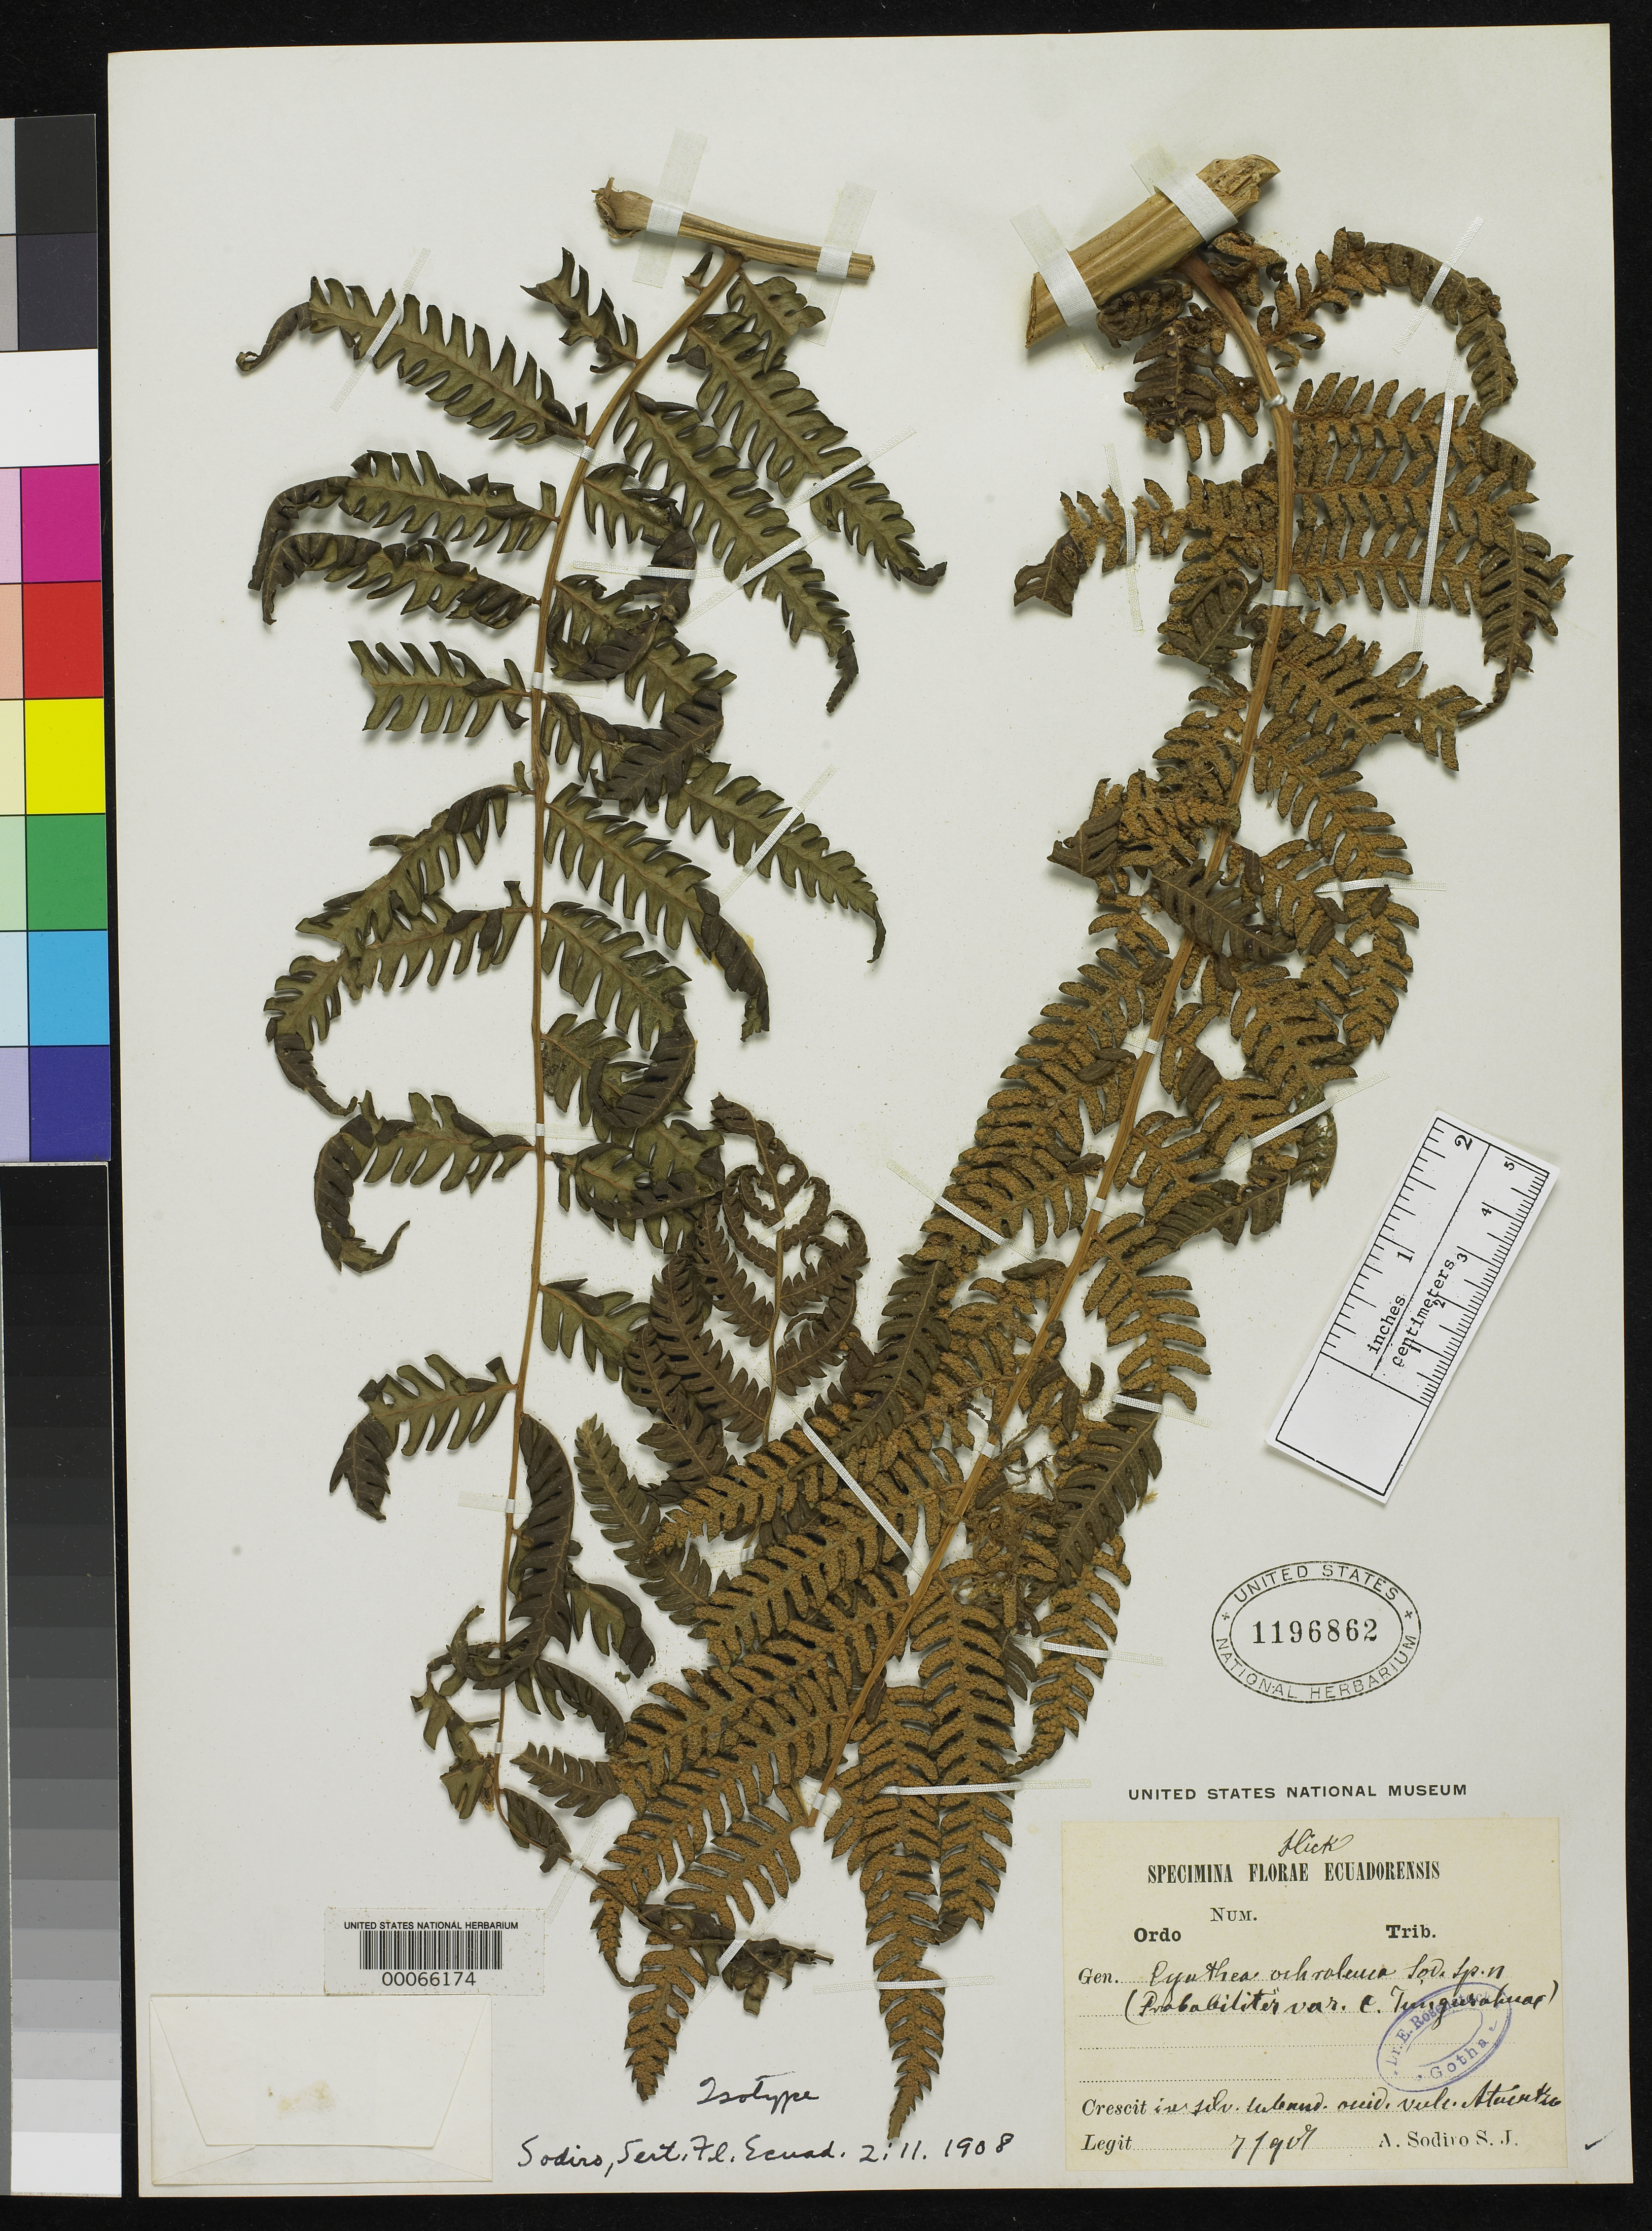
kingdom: Plantae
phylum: Tracheophyta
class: Polypodiopsida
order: Cyatheales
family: Cyatheaceae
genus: Cyathea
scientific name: Cyathea ochroleuca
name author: Sodiro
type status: Type Collection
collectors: L. Sodiro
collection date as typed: Jul 1907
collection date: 1907-07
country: Ecuador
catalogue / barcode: US 1196862